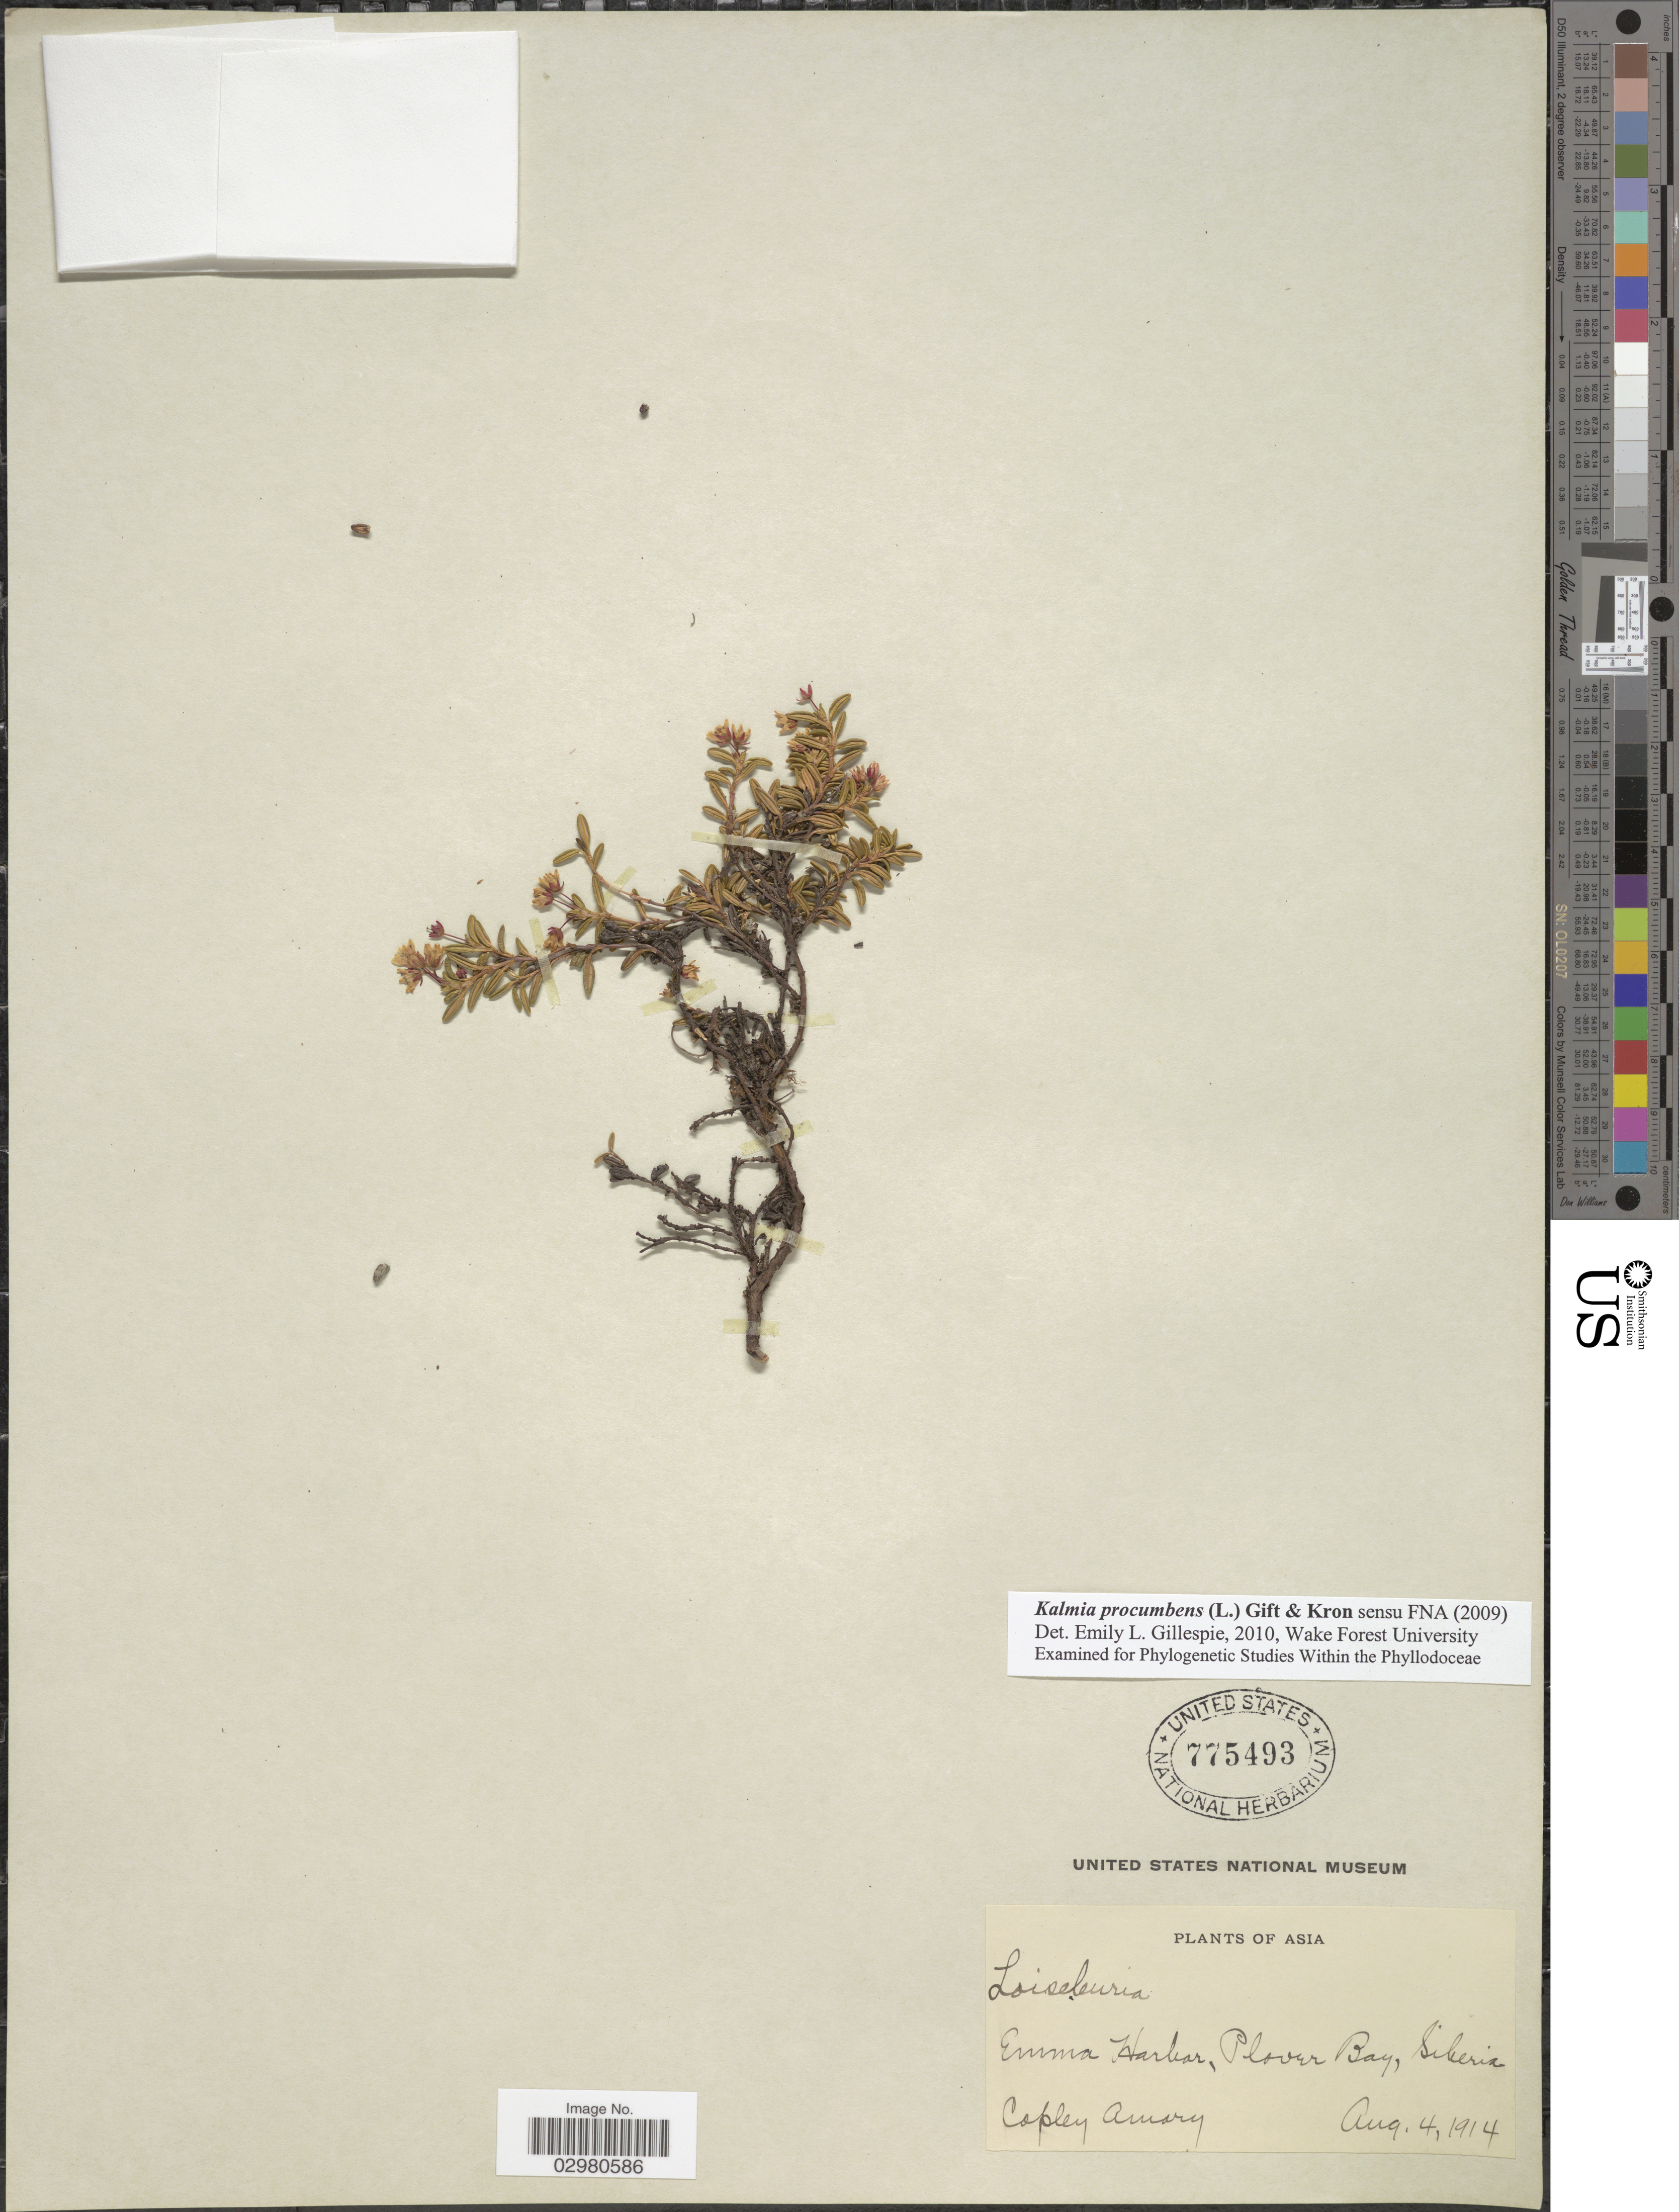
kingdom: Plantae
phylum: Tracheophyta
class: Magnoliopsida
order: Ericales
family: Ericaceae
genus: Loiseleuria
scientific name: Loiseleuria procumbens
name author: (L.) Desv.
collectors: C. Amary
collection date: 1914-08-04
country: Russian Federation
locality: Asia. Emma Harbor, Plover Bay, Siberia.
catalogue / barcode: US 775493